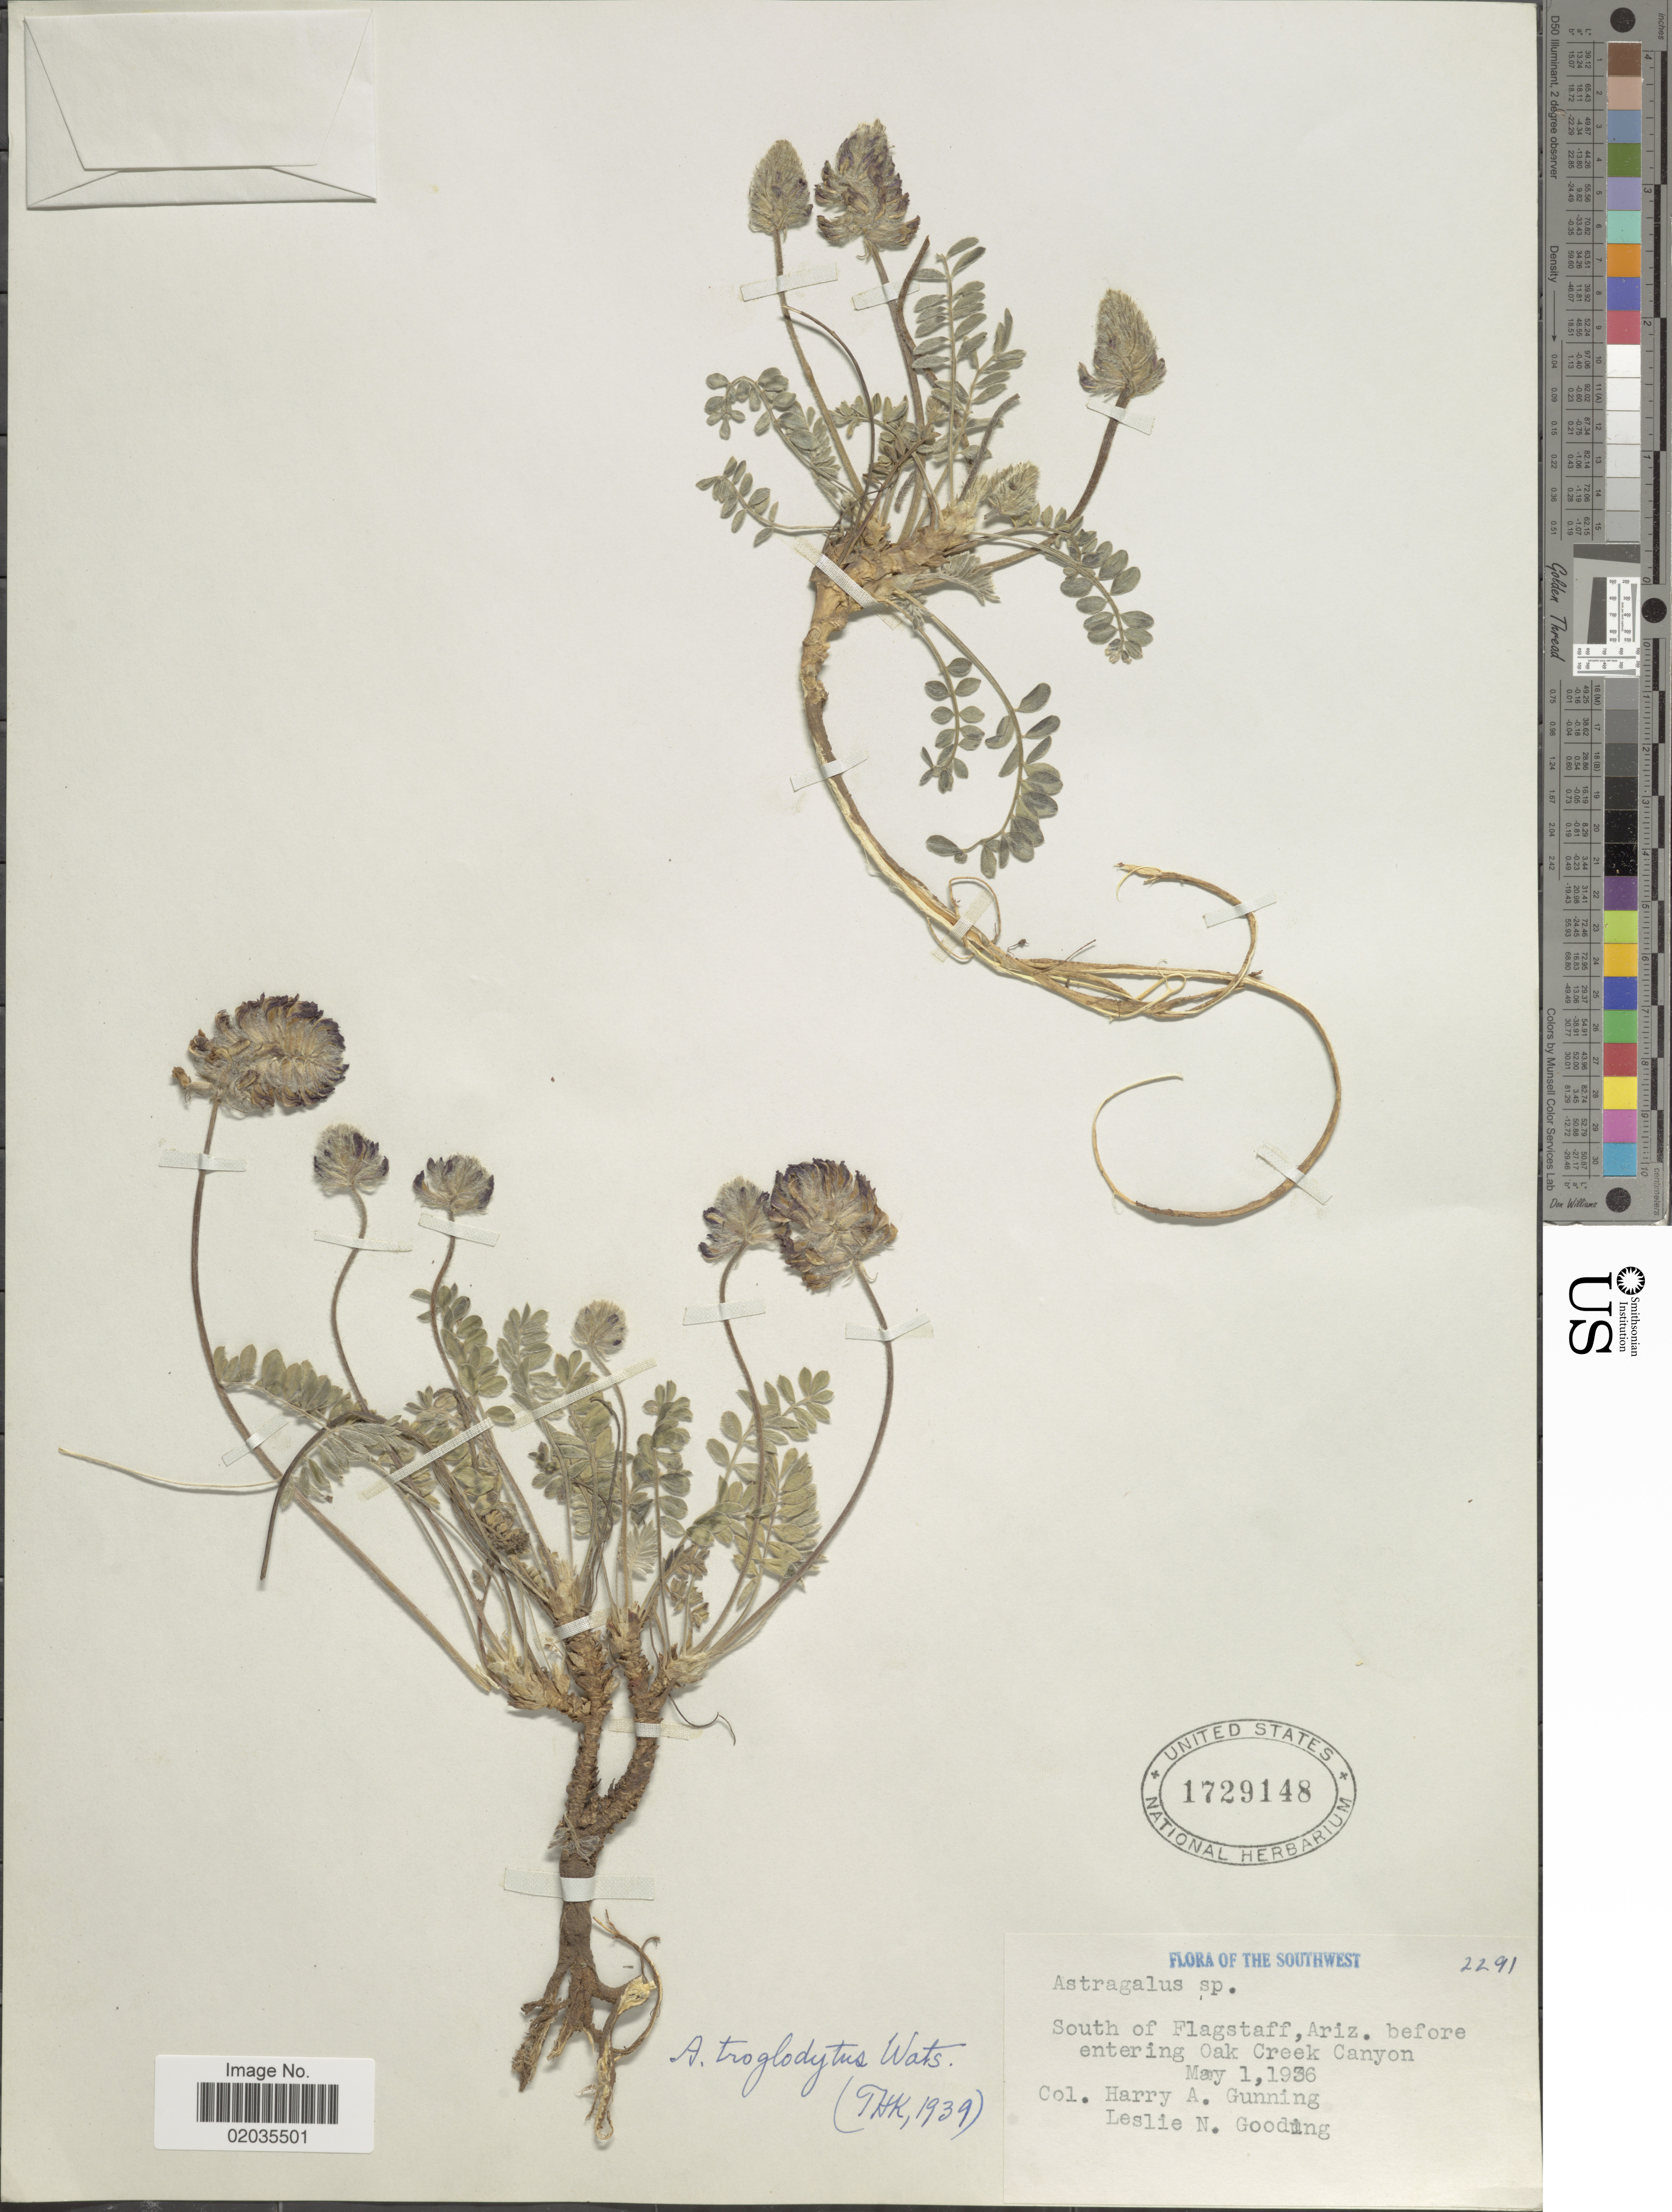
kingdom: Plantae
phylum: Tracheophyta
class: Magnoliopsida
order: Fabales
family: Fabaceae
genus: Astragalus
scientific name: Astragalus troglodytus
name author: S. Watson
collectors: H. Gunning & L. Gooding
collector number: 2291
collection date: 1936-05-01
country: United States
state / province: Arizona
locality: South of Flagstaff, before entering Oak Creek Canyon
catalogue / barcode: US 1729148